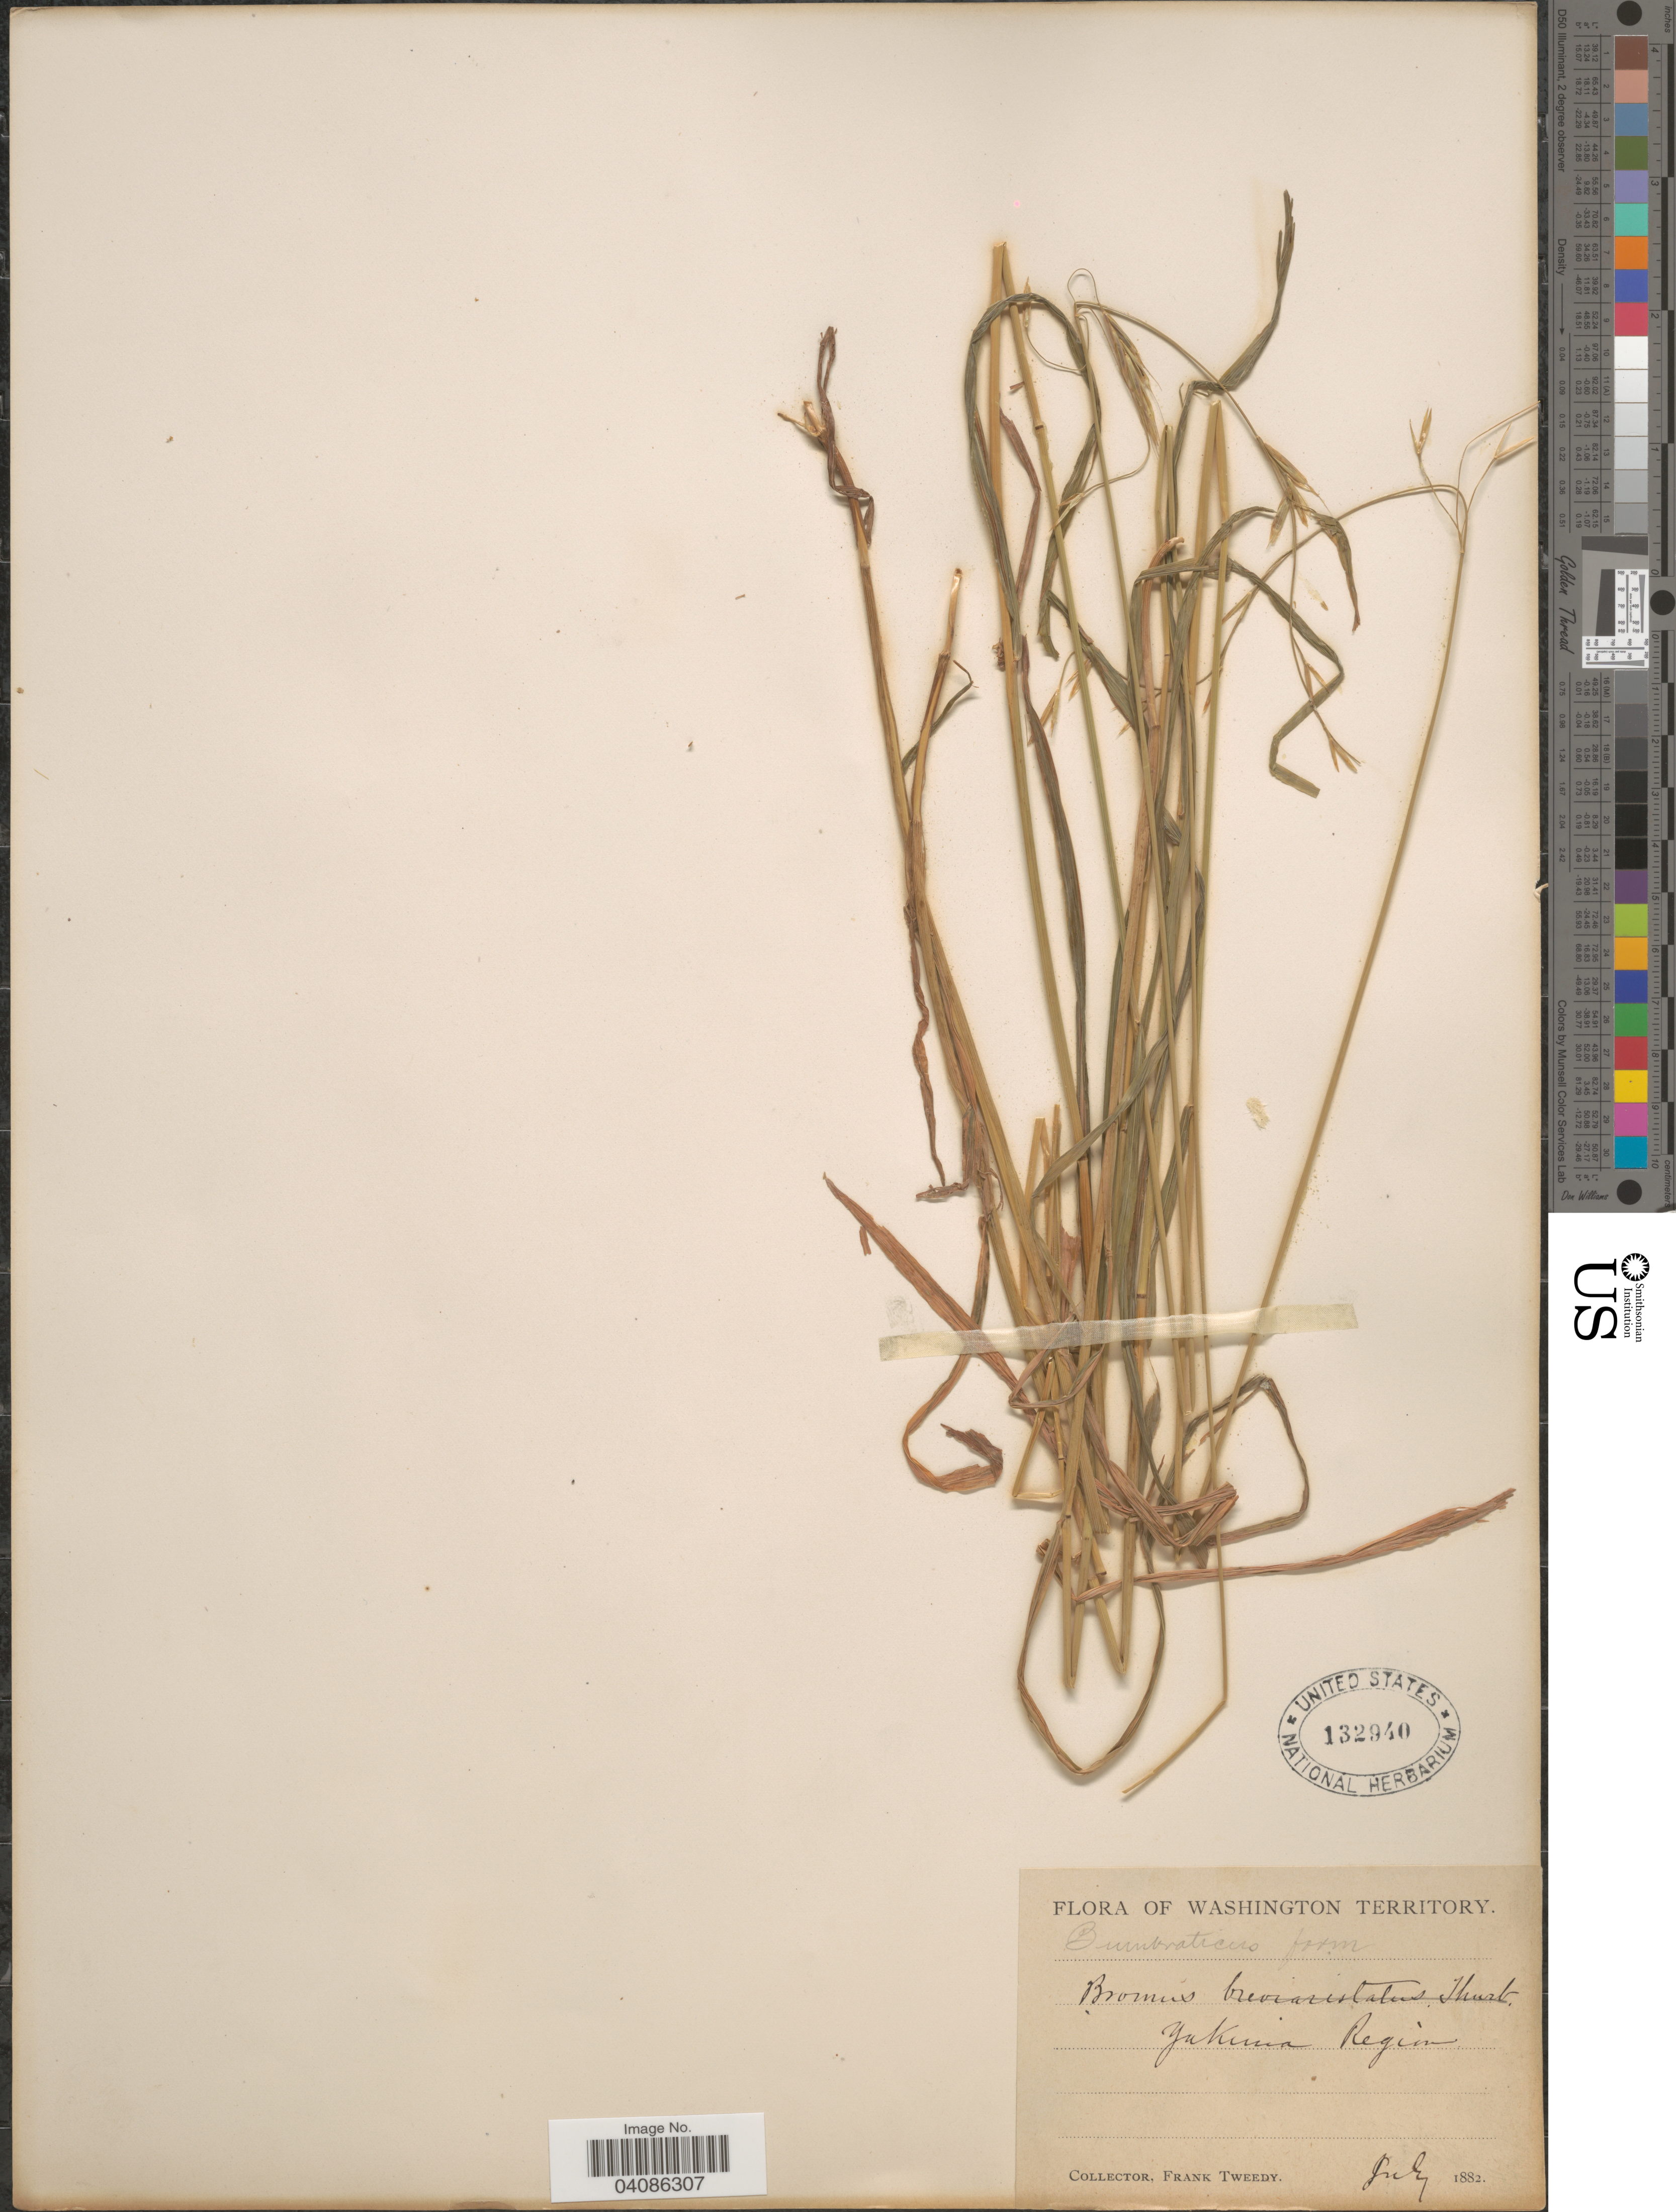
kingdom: Plantae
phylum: Tracheophyta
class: Liliopsida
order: Poales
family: Poaceae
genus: Bromus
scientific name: Bromus vulgaris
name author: (Hook.) Shear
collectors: F. Tweedy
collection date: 1882-07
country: United States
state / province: Washington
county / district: Yakima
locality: Washington Territory. Yakima Region.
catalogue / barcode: US 132940